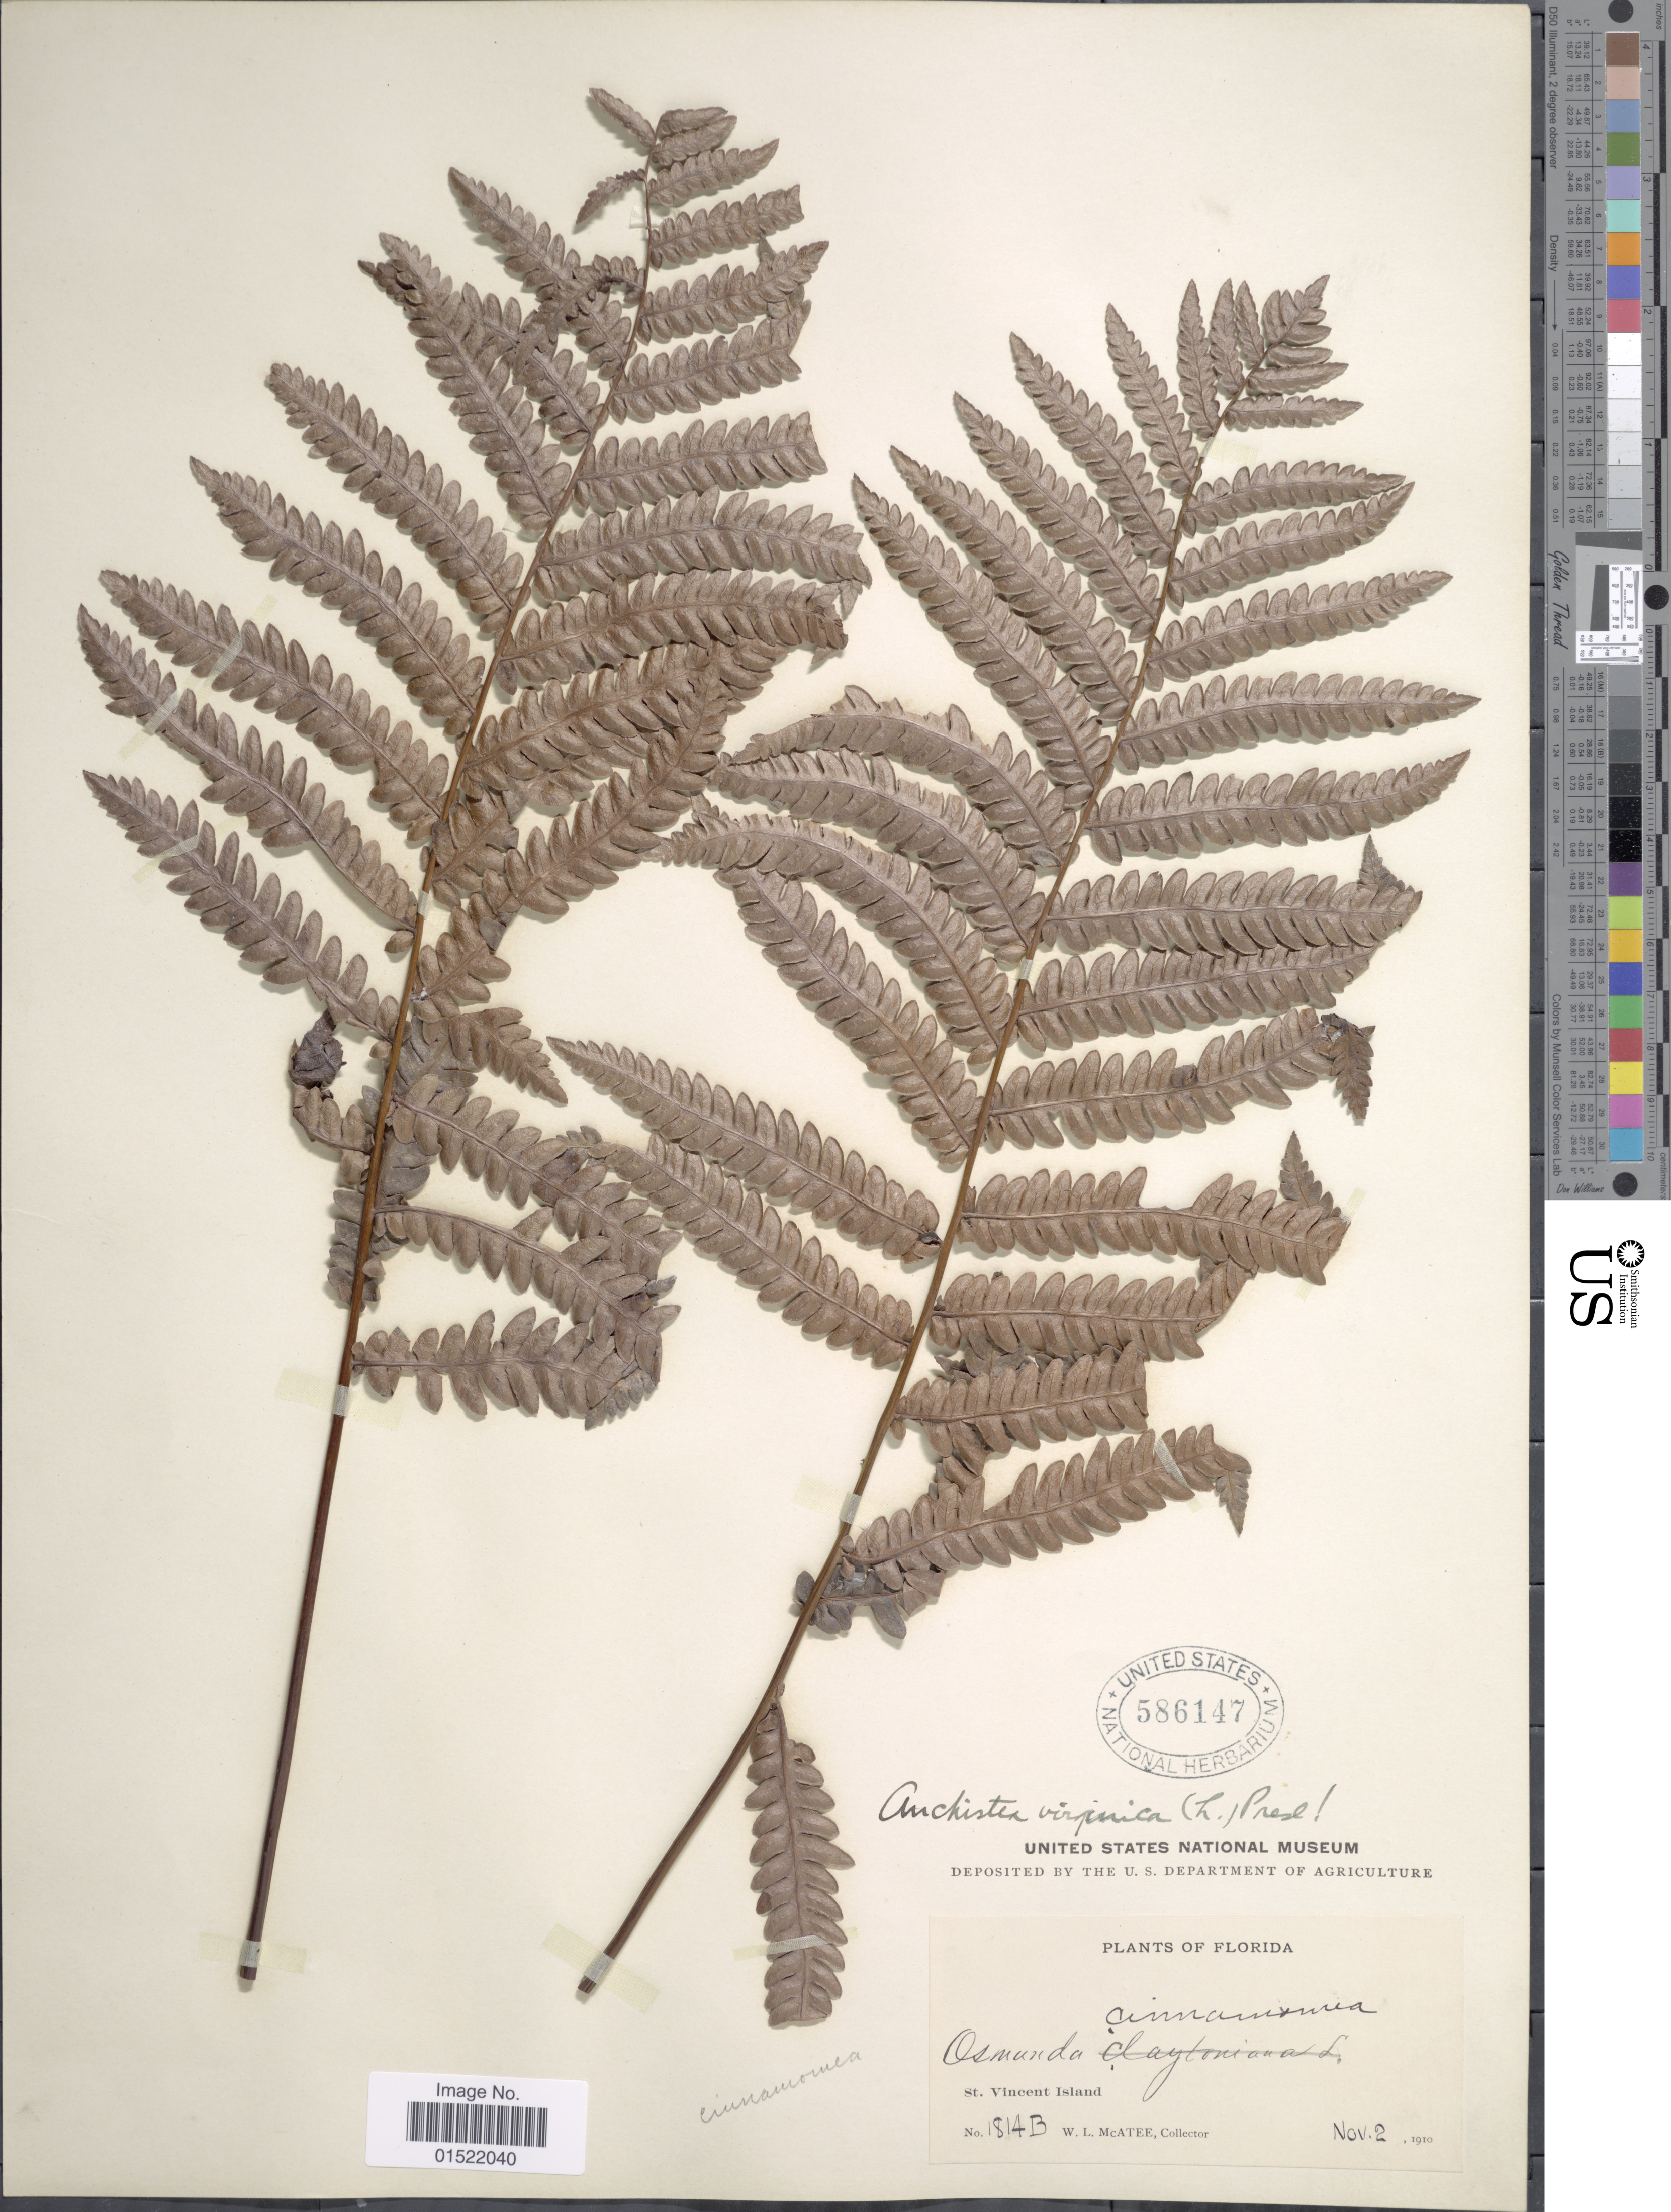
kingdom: Plantae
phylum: Tracheophyta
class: Polypodiopsida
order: Polypodiales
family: Blechnaceae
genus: Woodwardia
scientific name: Woodwardia virginica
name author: (L.) R.M. Sm.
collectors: W. McAtee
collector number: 1814B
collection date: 1910-11-02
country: United States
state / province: Florida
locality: St. Vincent Island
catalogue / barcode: US 586147